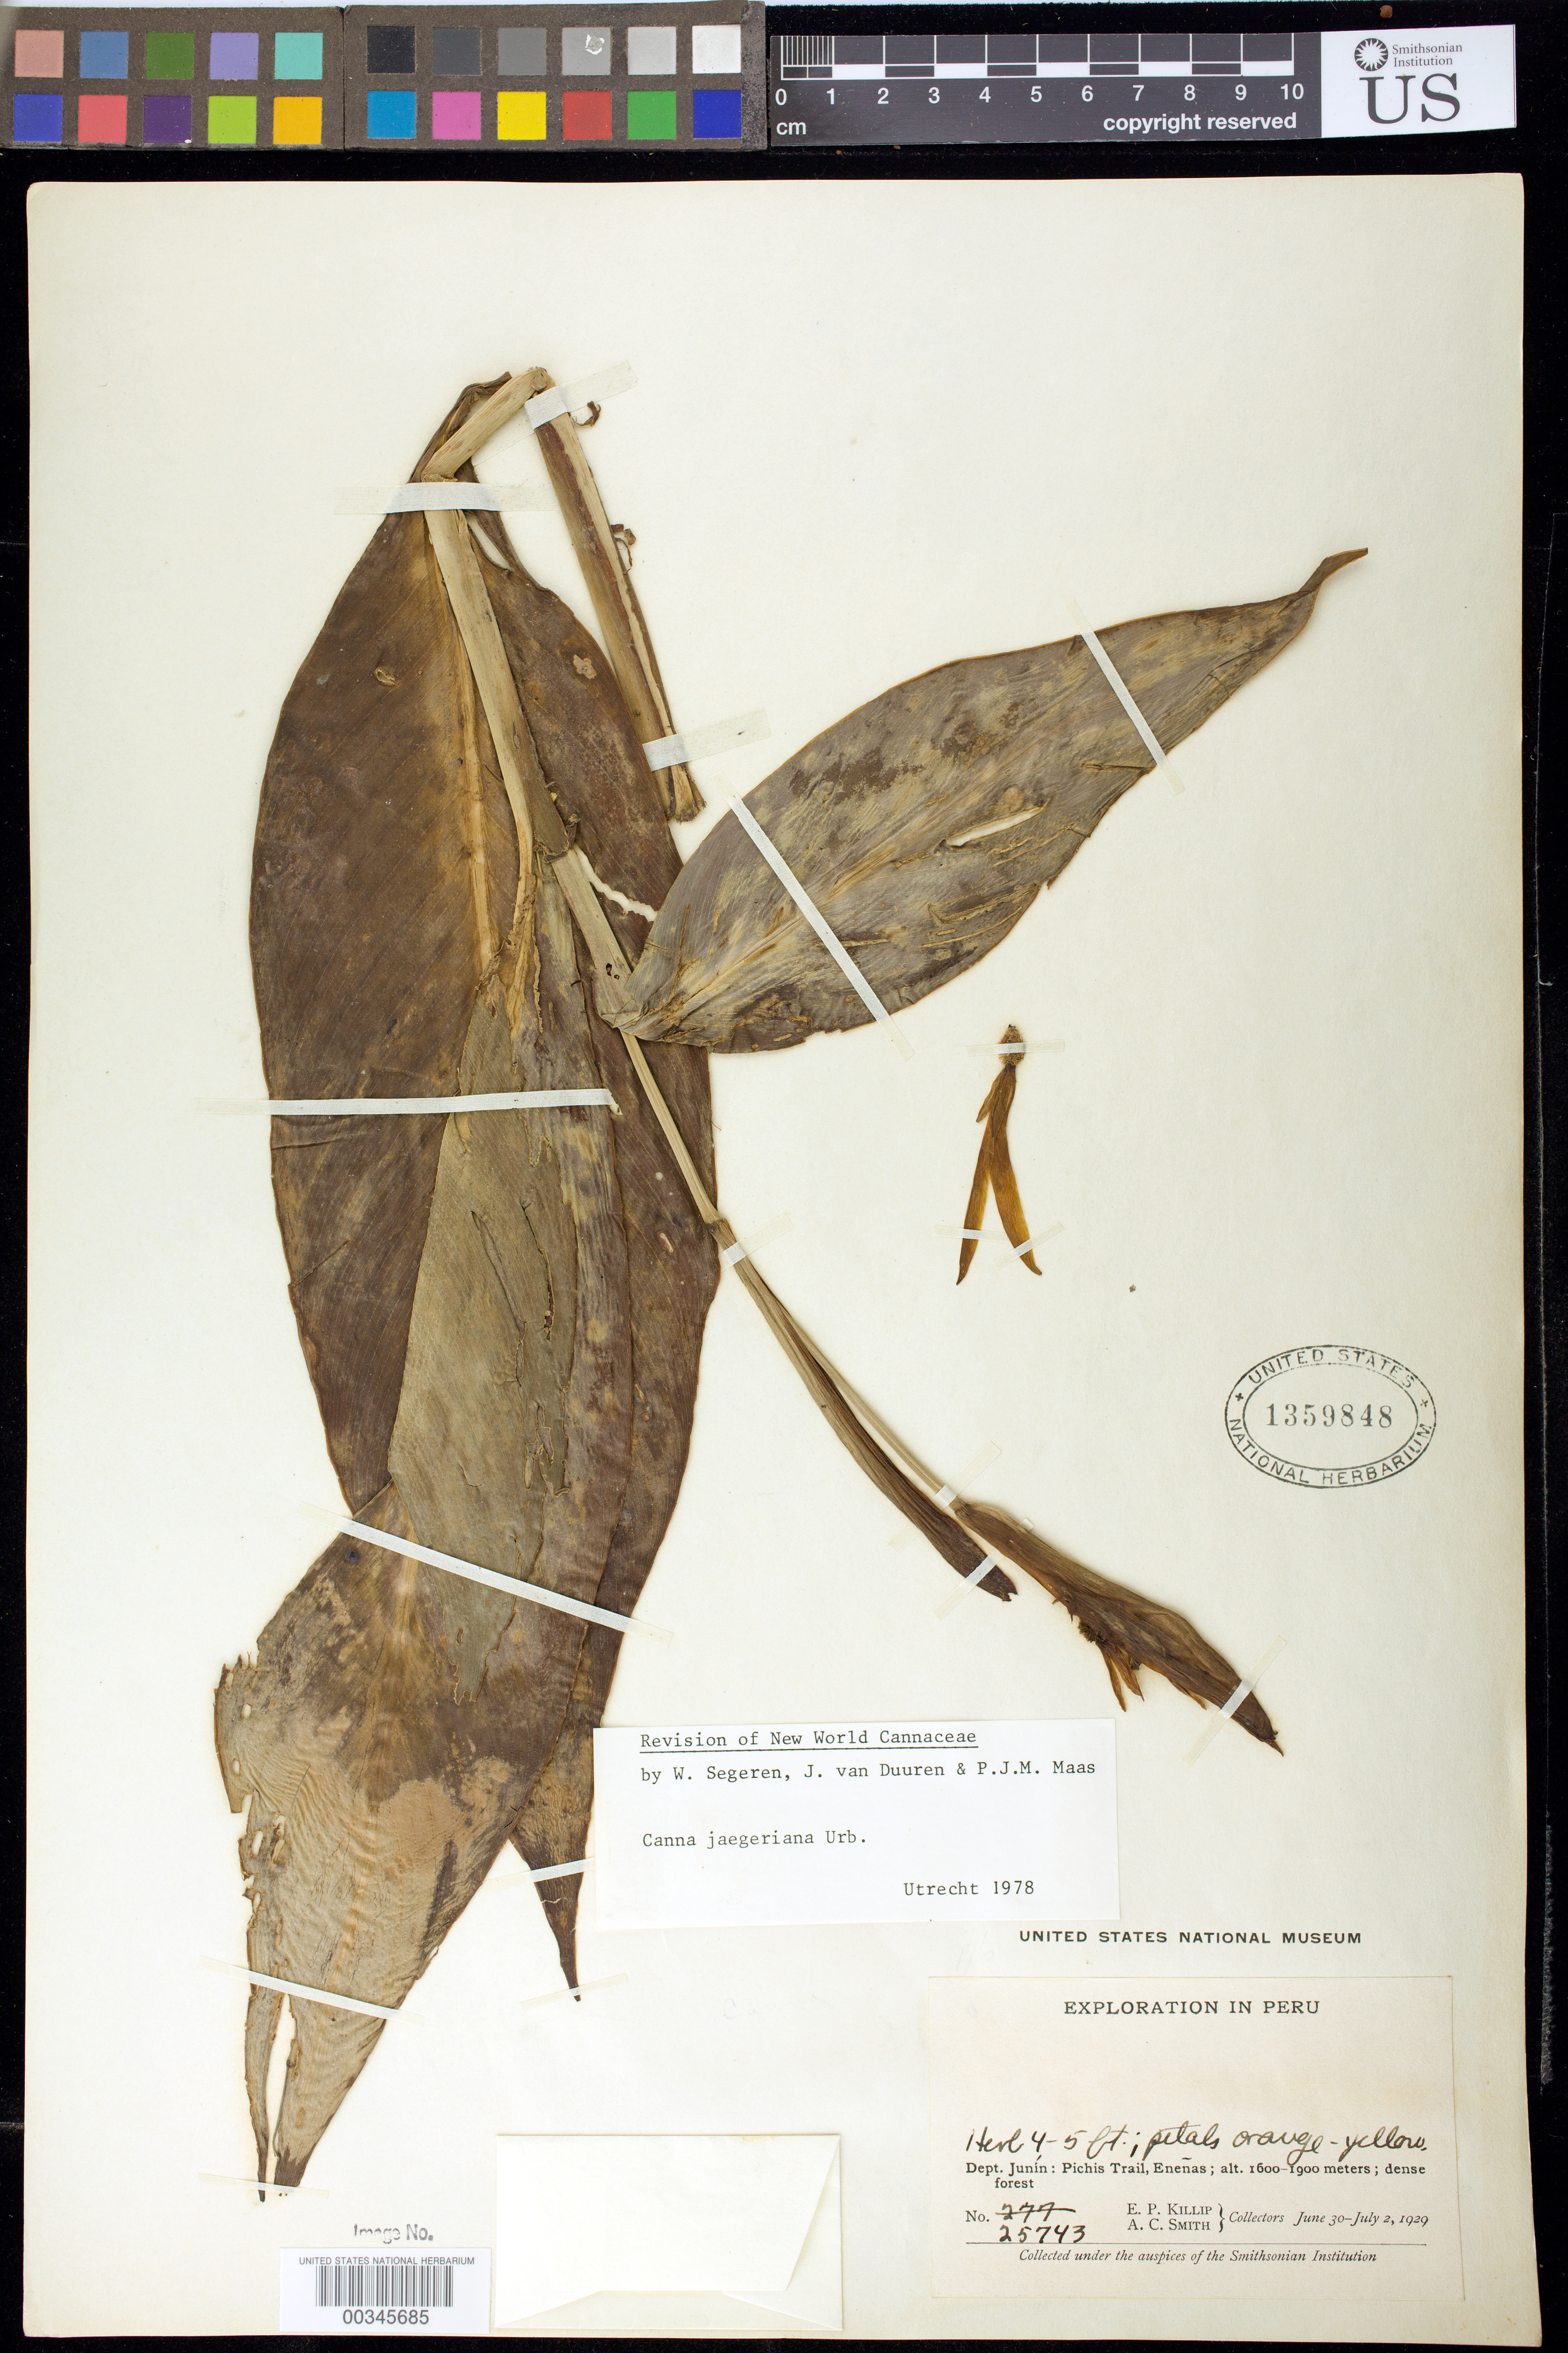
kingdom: Plantae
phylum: Tracheophyta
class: Liliopsida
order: Zingiberales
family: Cannaceae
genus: Canna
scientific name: Canna jaegeriana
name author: Urb.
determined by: Segeren, W.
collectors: E. P. Killip & A. C. Smith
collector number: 25743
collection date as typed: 30 Jun 1929 to 02 Jul 1929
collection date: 1929-06-30/1929-07-02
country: Peru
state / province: Junín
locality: Pichis trail, enenas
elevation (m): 1600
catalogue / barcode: US 1359848